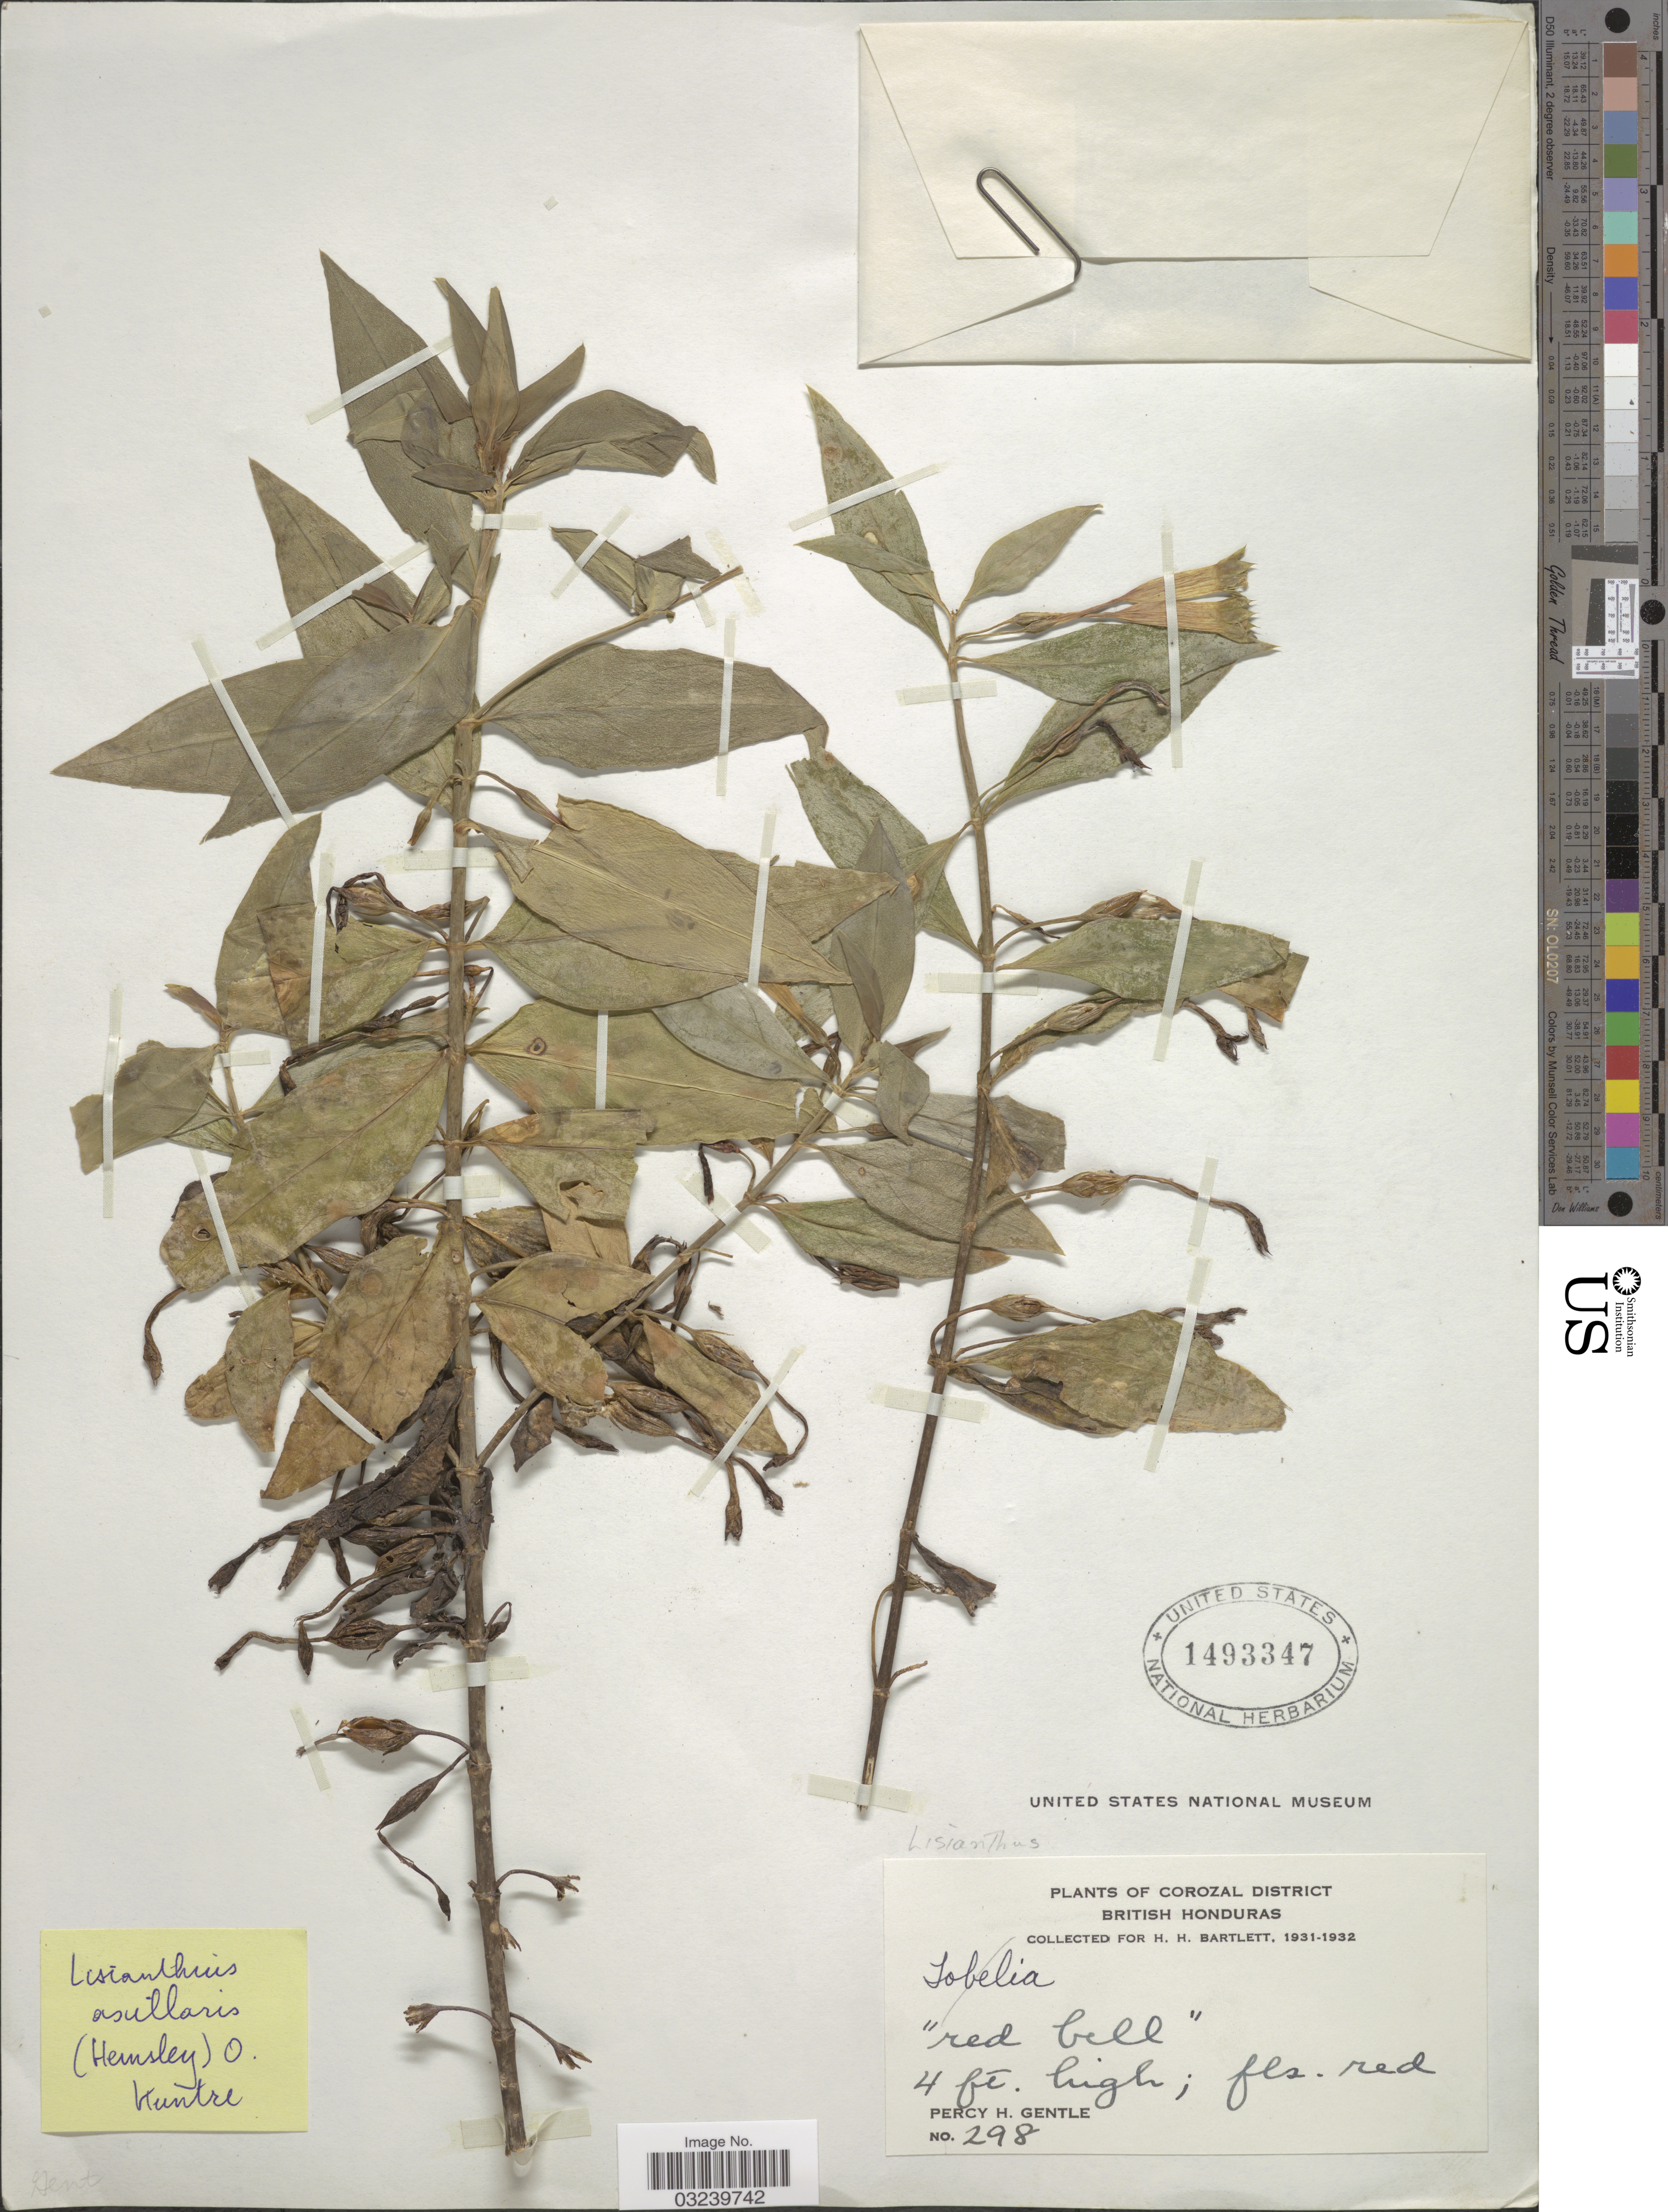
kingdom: Plantae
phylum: Tracheophyta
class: Magnoliopsida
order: Gentianales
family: Gentianaceae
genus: Lisianthius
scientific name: Lisianthius axillaris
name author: (Hemsl.) Kuntze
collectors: P. H. Gentle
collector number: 298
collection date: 1931/1932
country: Belize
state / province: Corozal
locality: Corozal District, British Honduras.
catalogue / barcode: US 1493347